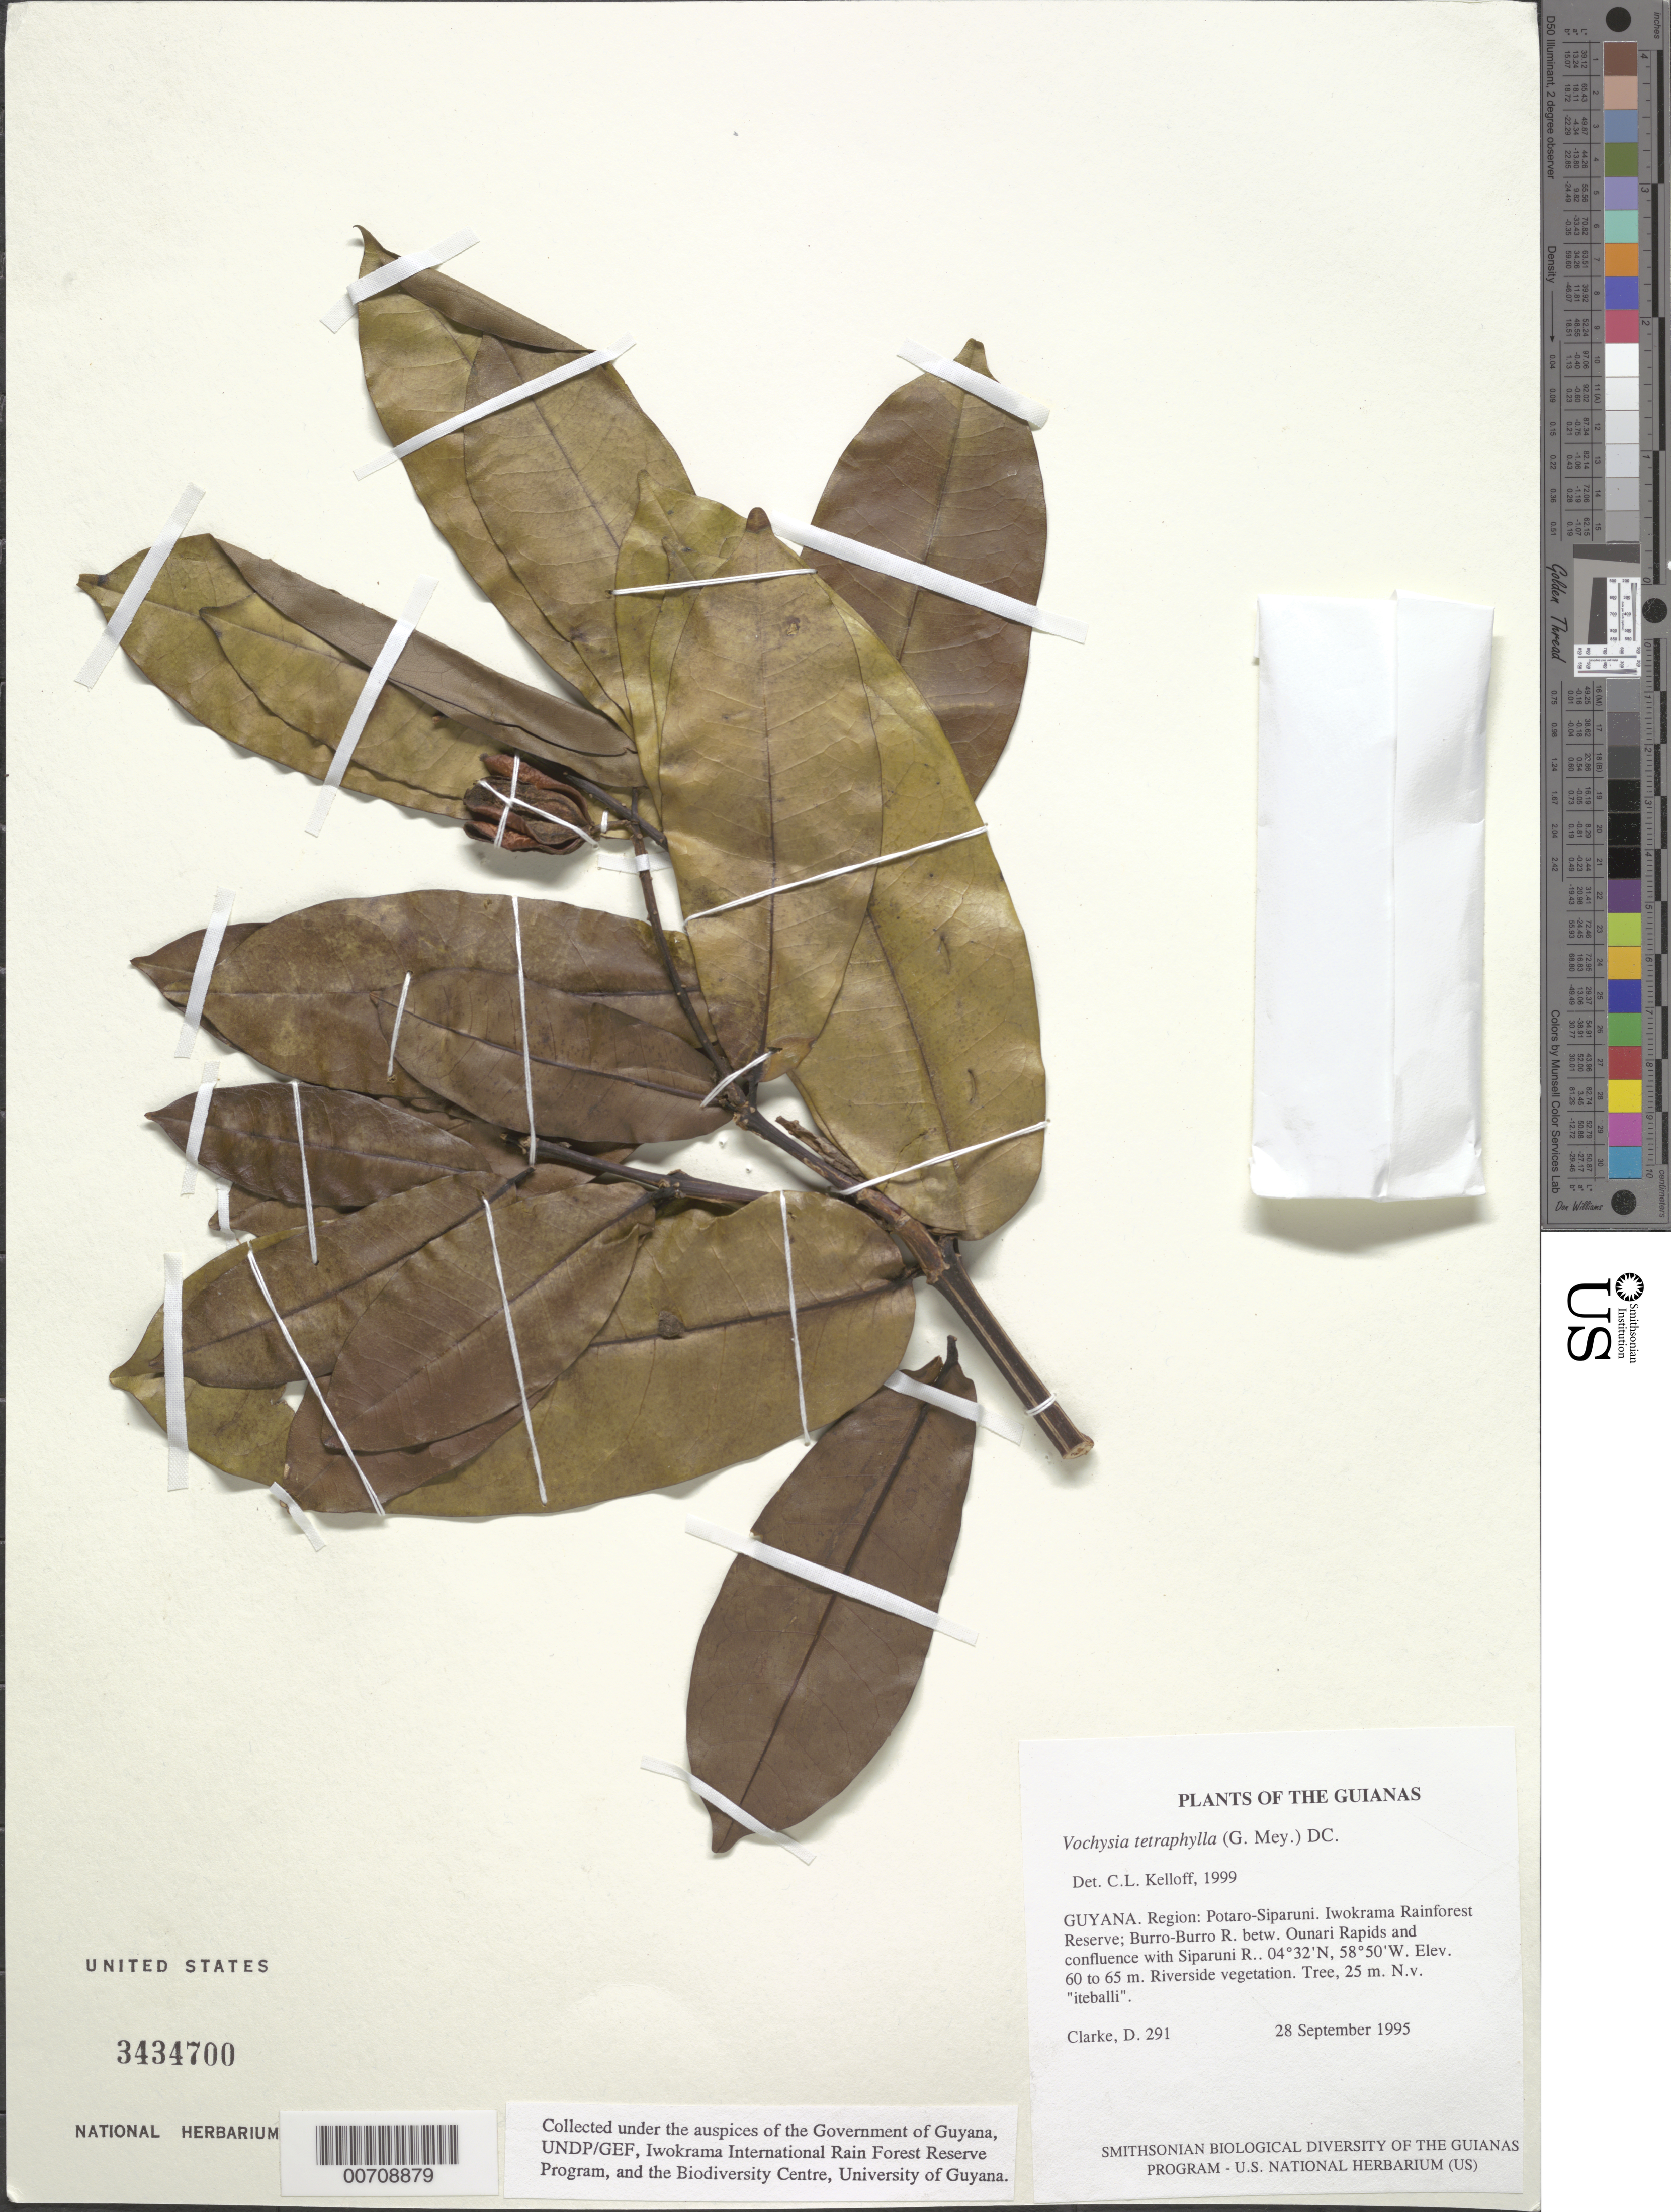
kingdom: Plantae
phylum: Tracheophyta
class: Magnoliopsida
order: Myrtales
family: Vochysiaceae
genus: Vochysia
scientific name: Vochysia tetraphylla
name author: (G. Mey.) DC.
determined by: Marcano-Berti, L.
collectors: H. D. Clarke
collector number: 291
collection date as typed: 28 September 1995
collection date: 1995-09-28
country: Guyana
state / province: Potaro-Siparuni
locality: Iwokrama Rainforest Reserve; Burro-Burro R. betw. Dunari Rapids and confluence with Siparuni R.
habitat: Riverside vegetation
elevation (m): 60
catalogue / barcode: US 3434700